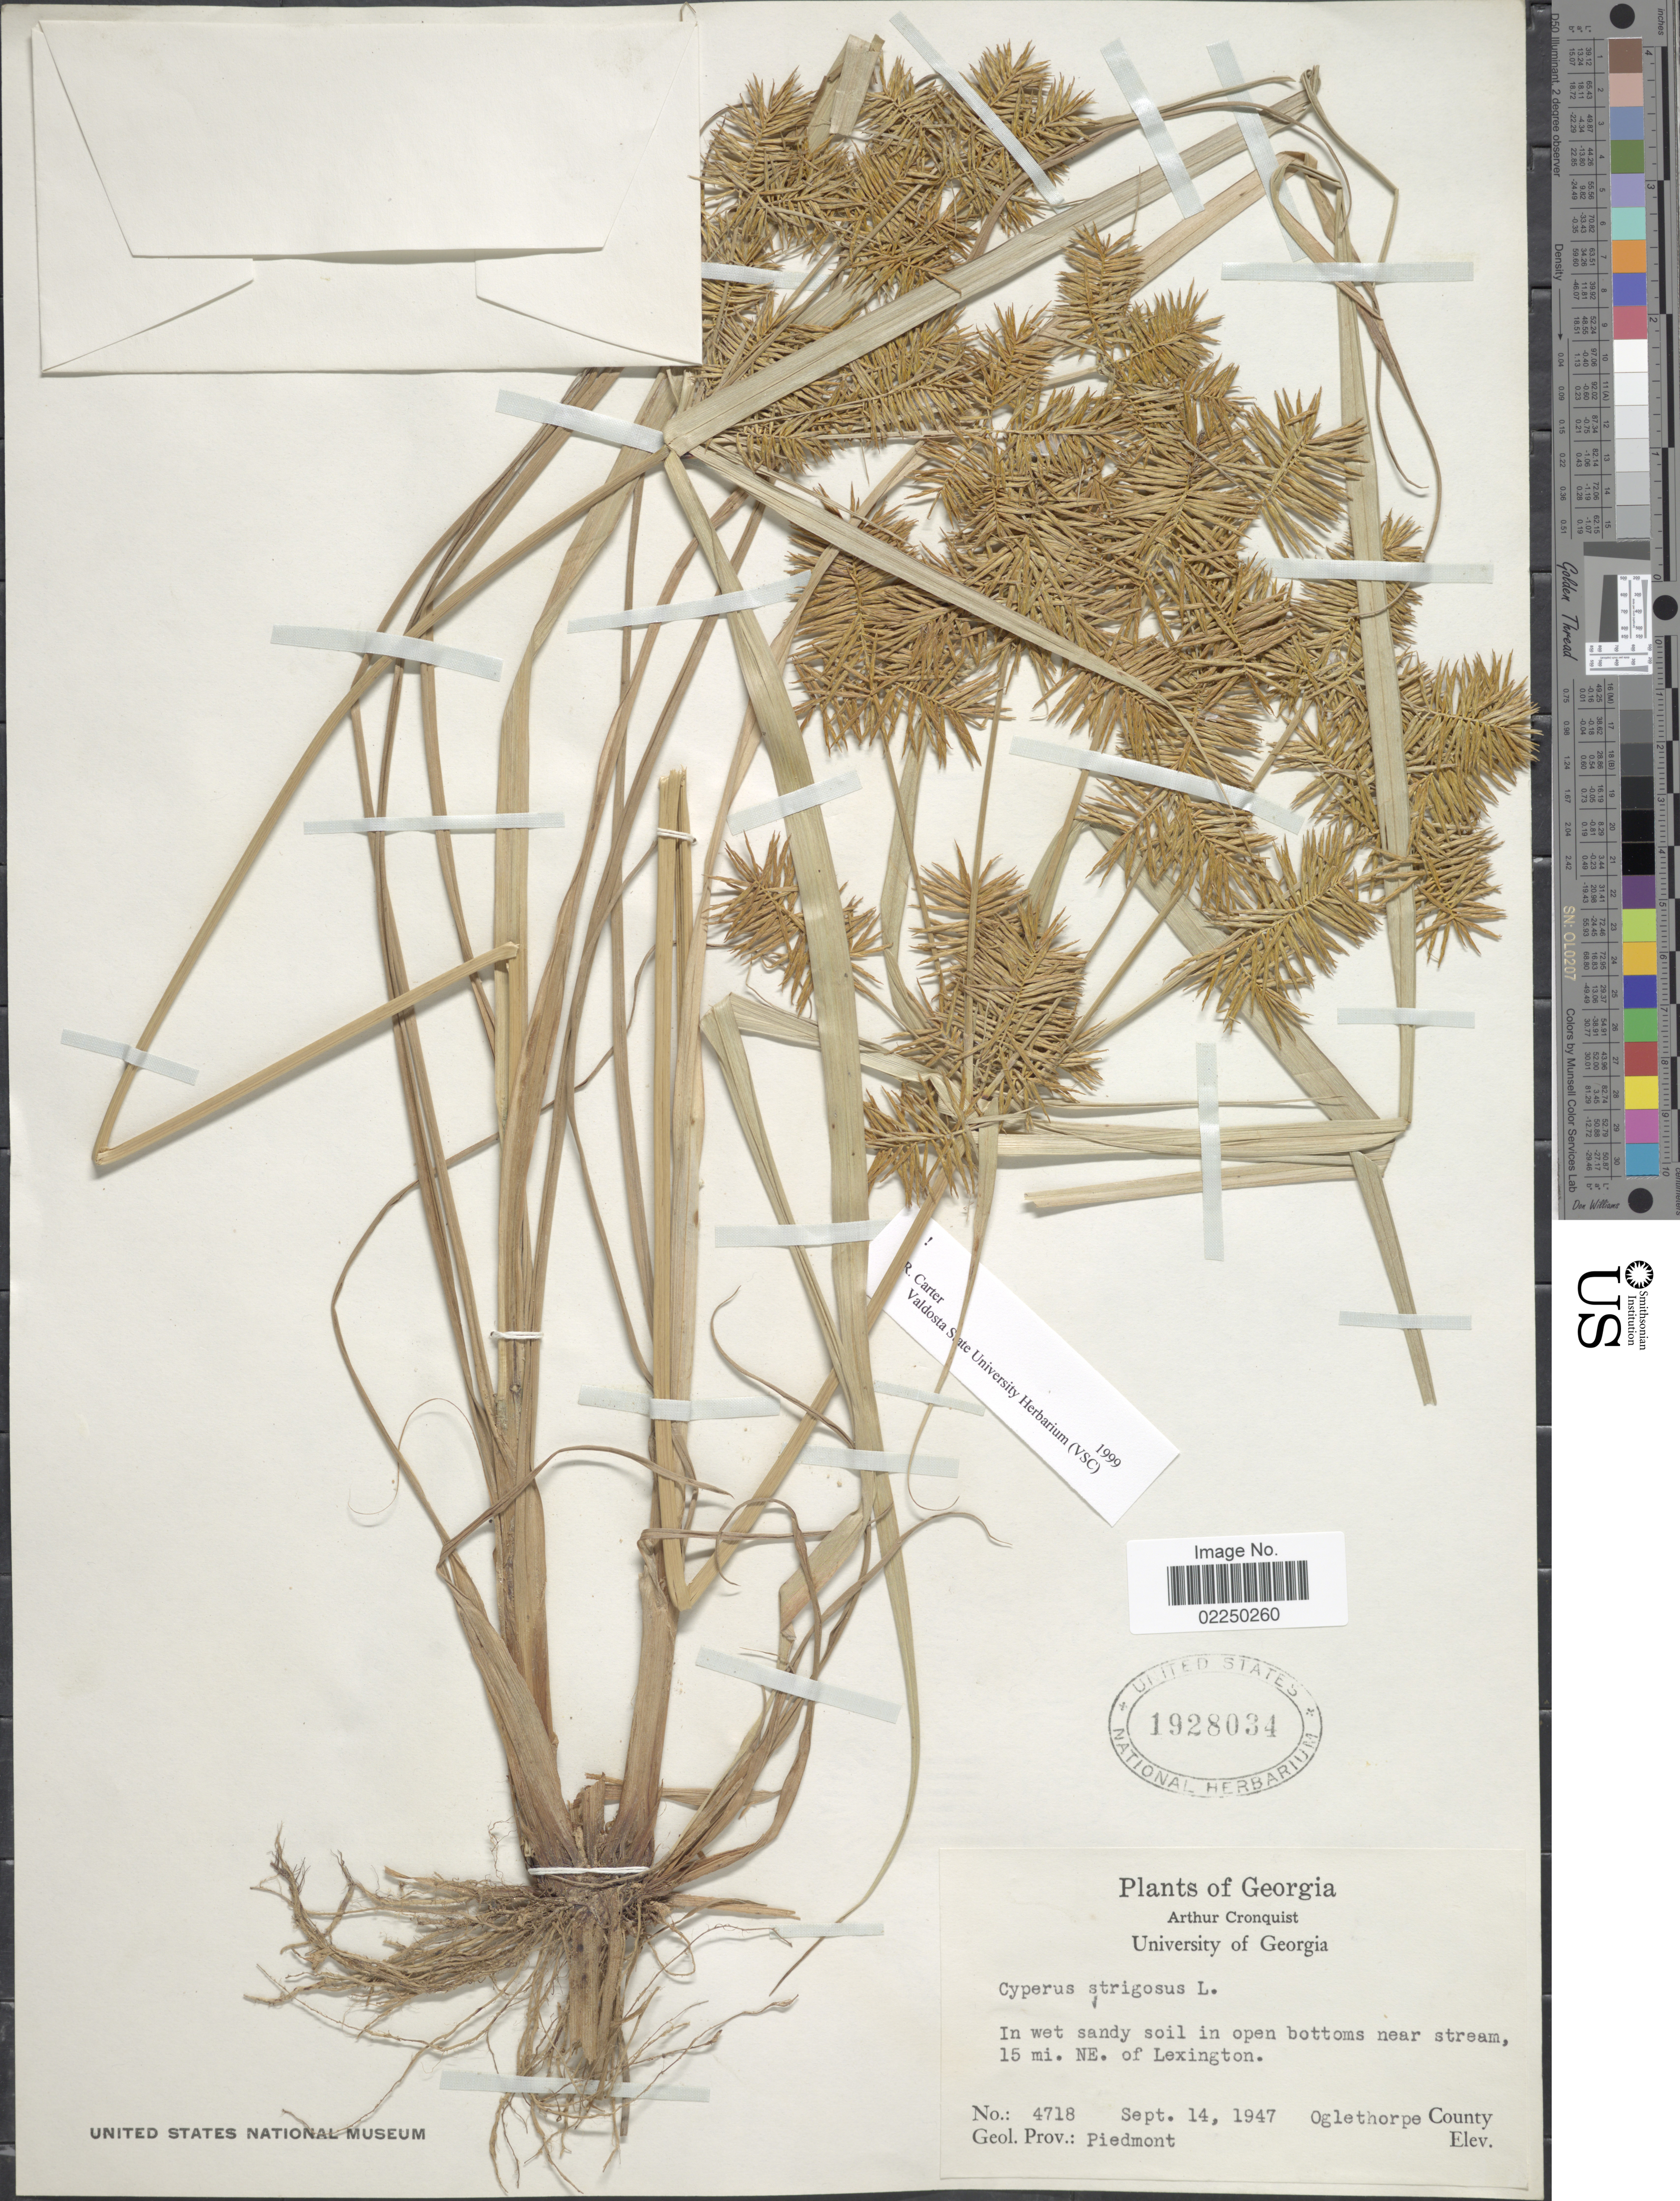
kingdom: Plantae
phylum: Tracheophyta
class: Liliopsida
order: Poales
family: Cyperaceae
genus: Cyperus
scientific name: Cyperus strigosus L.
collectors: A. J. Cronquist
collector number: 4718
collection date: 1947-09-14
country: United States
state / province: Georgia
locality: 15 mi. NE. of Lexington, Oglethorpe County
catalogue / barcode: US 1928034